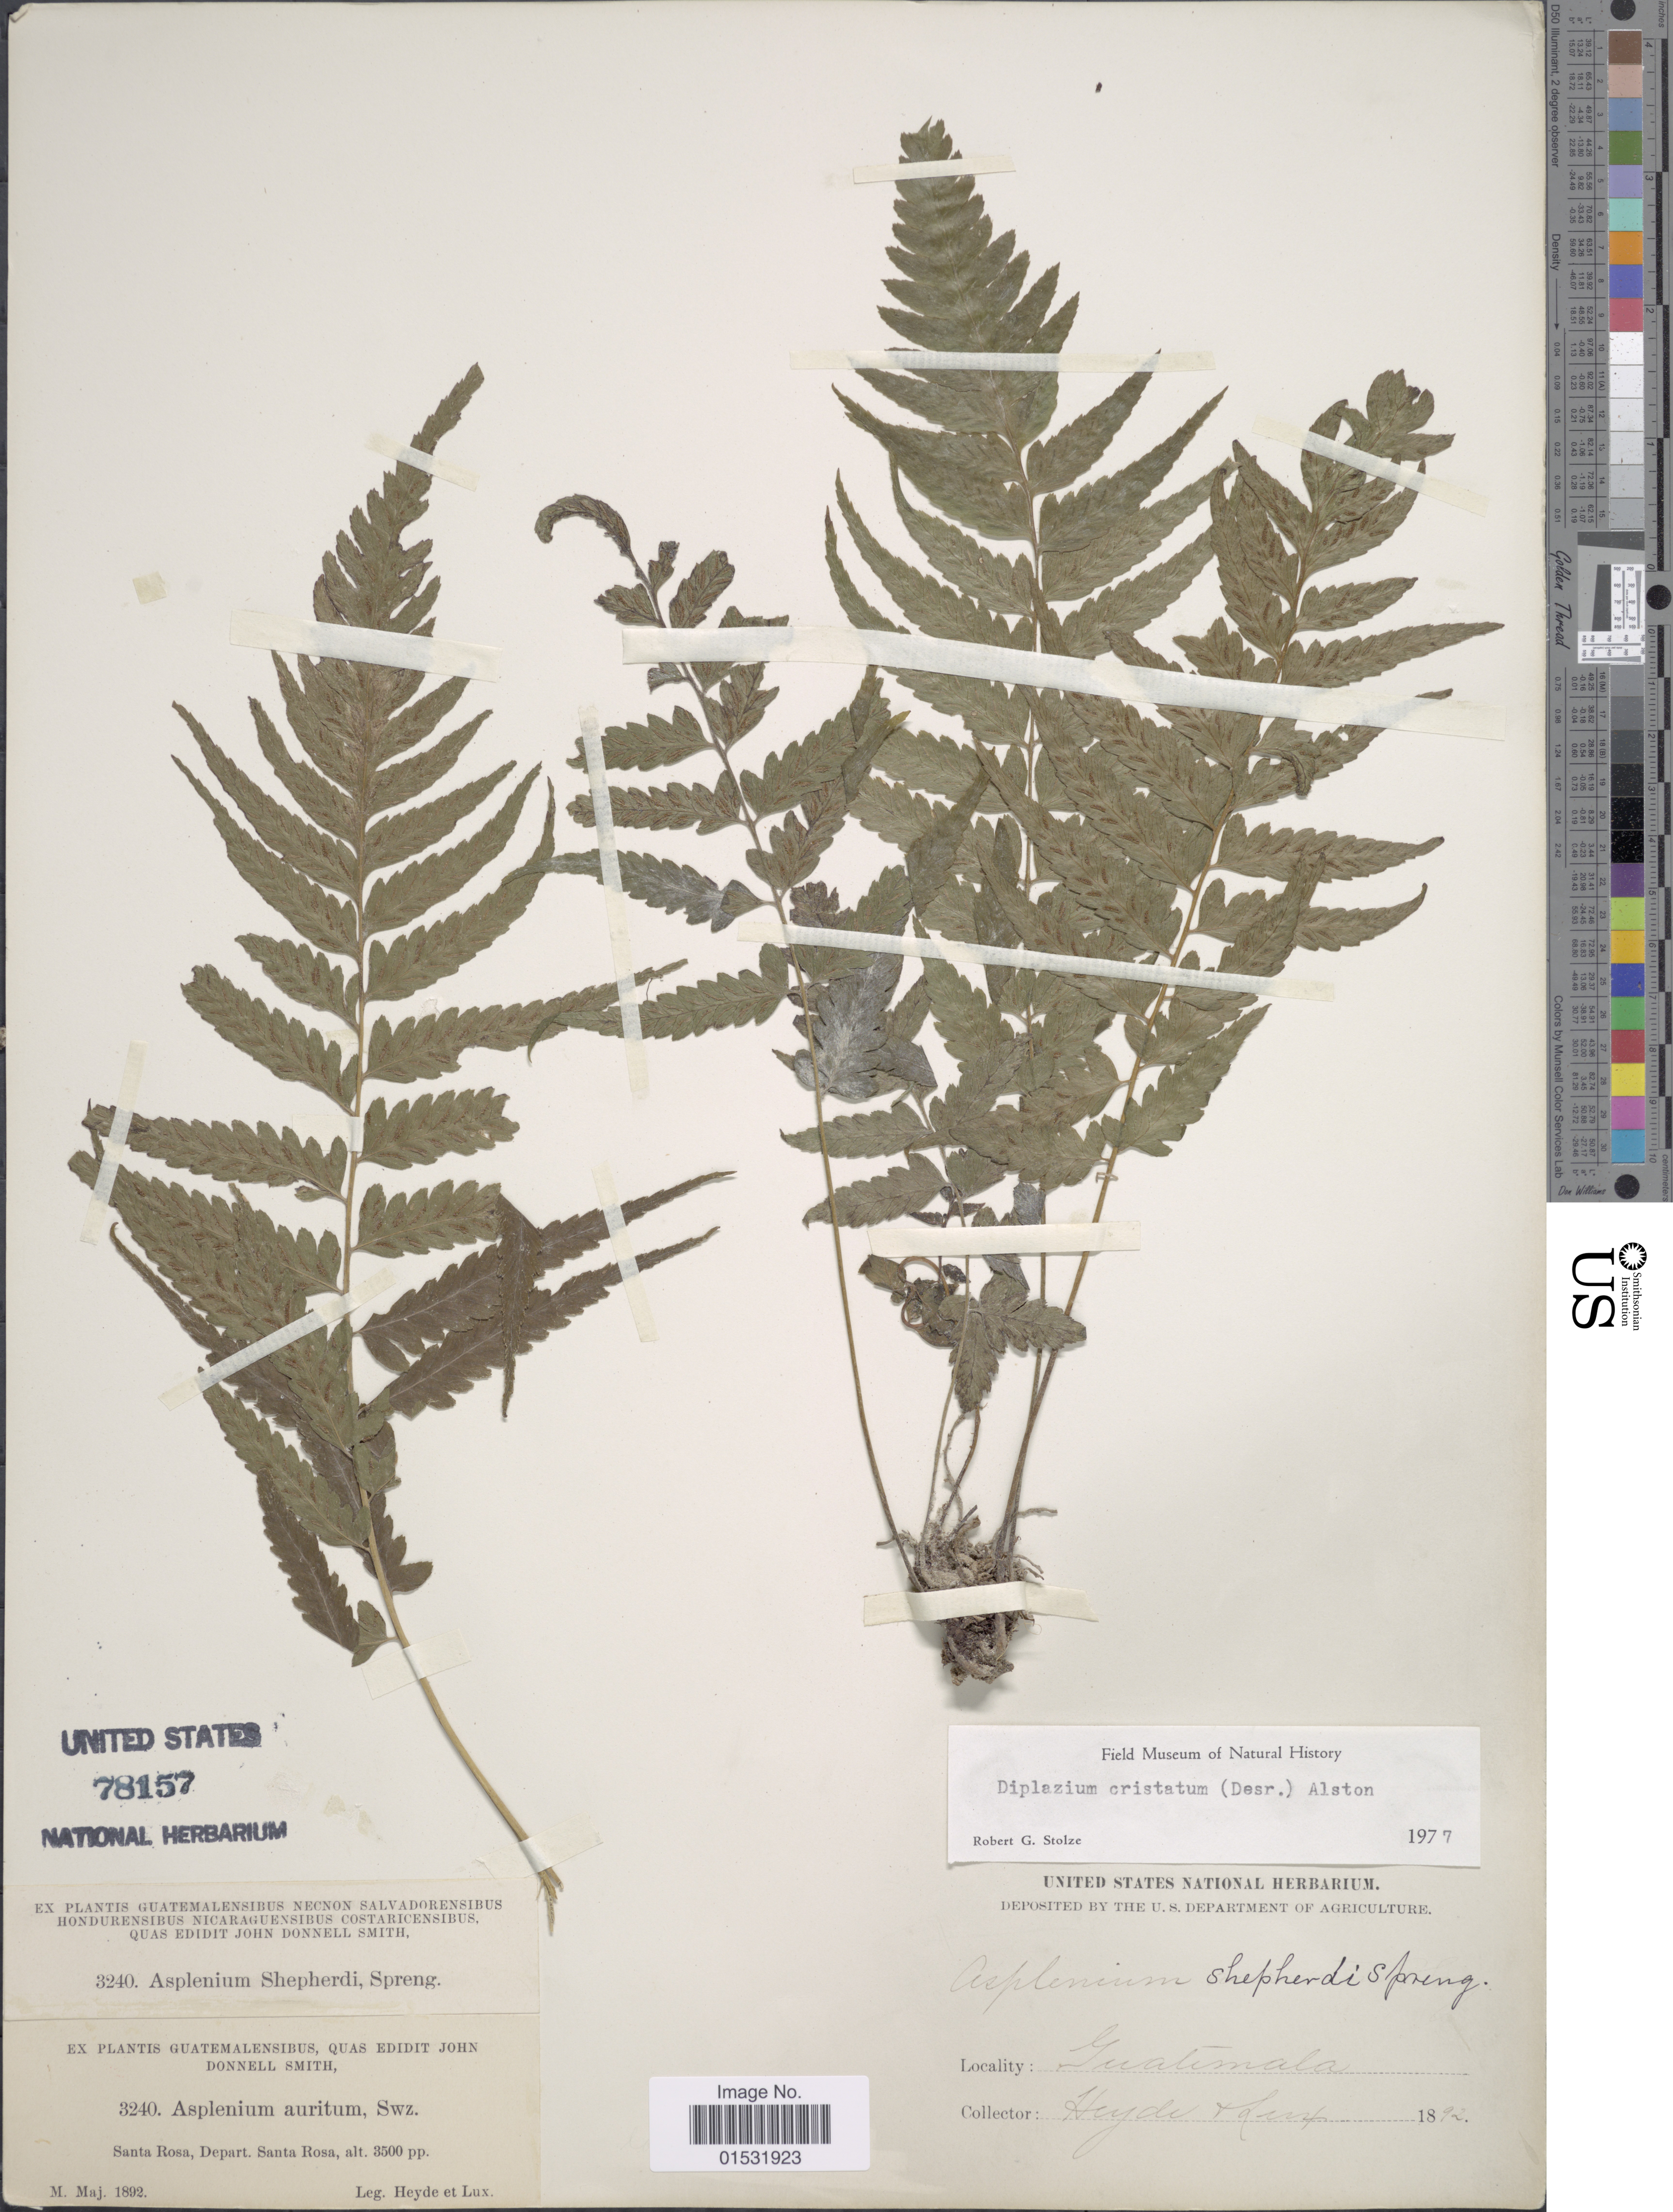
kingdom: Plantae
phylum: Tracheophyta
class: Polypodiopsida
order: Polypodiales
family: Athyriaceae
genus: Diplazium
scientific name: Diplazium lonchophyllum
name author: Kunze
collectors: Heyde & Lux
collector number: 3240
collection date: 1892-05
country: Guatemala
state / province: Santa Rosa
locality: Santa Rosa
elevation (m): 1067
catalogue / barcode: US 78157